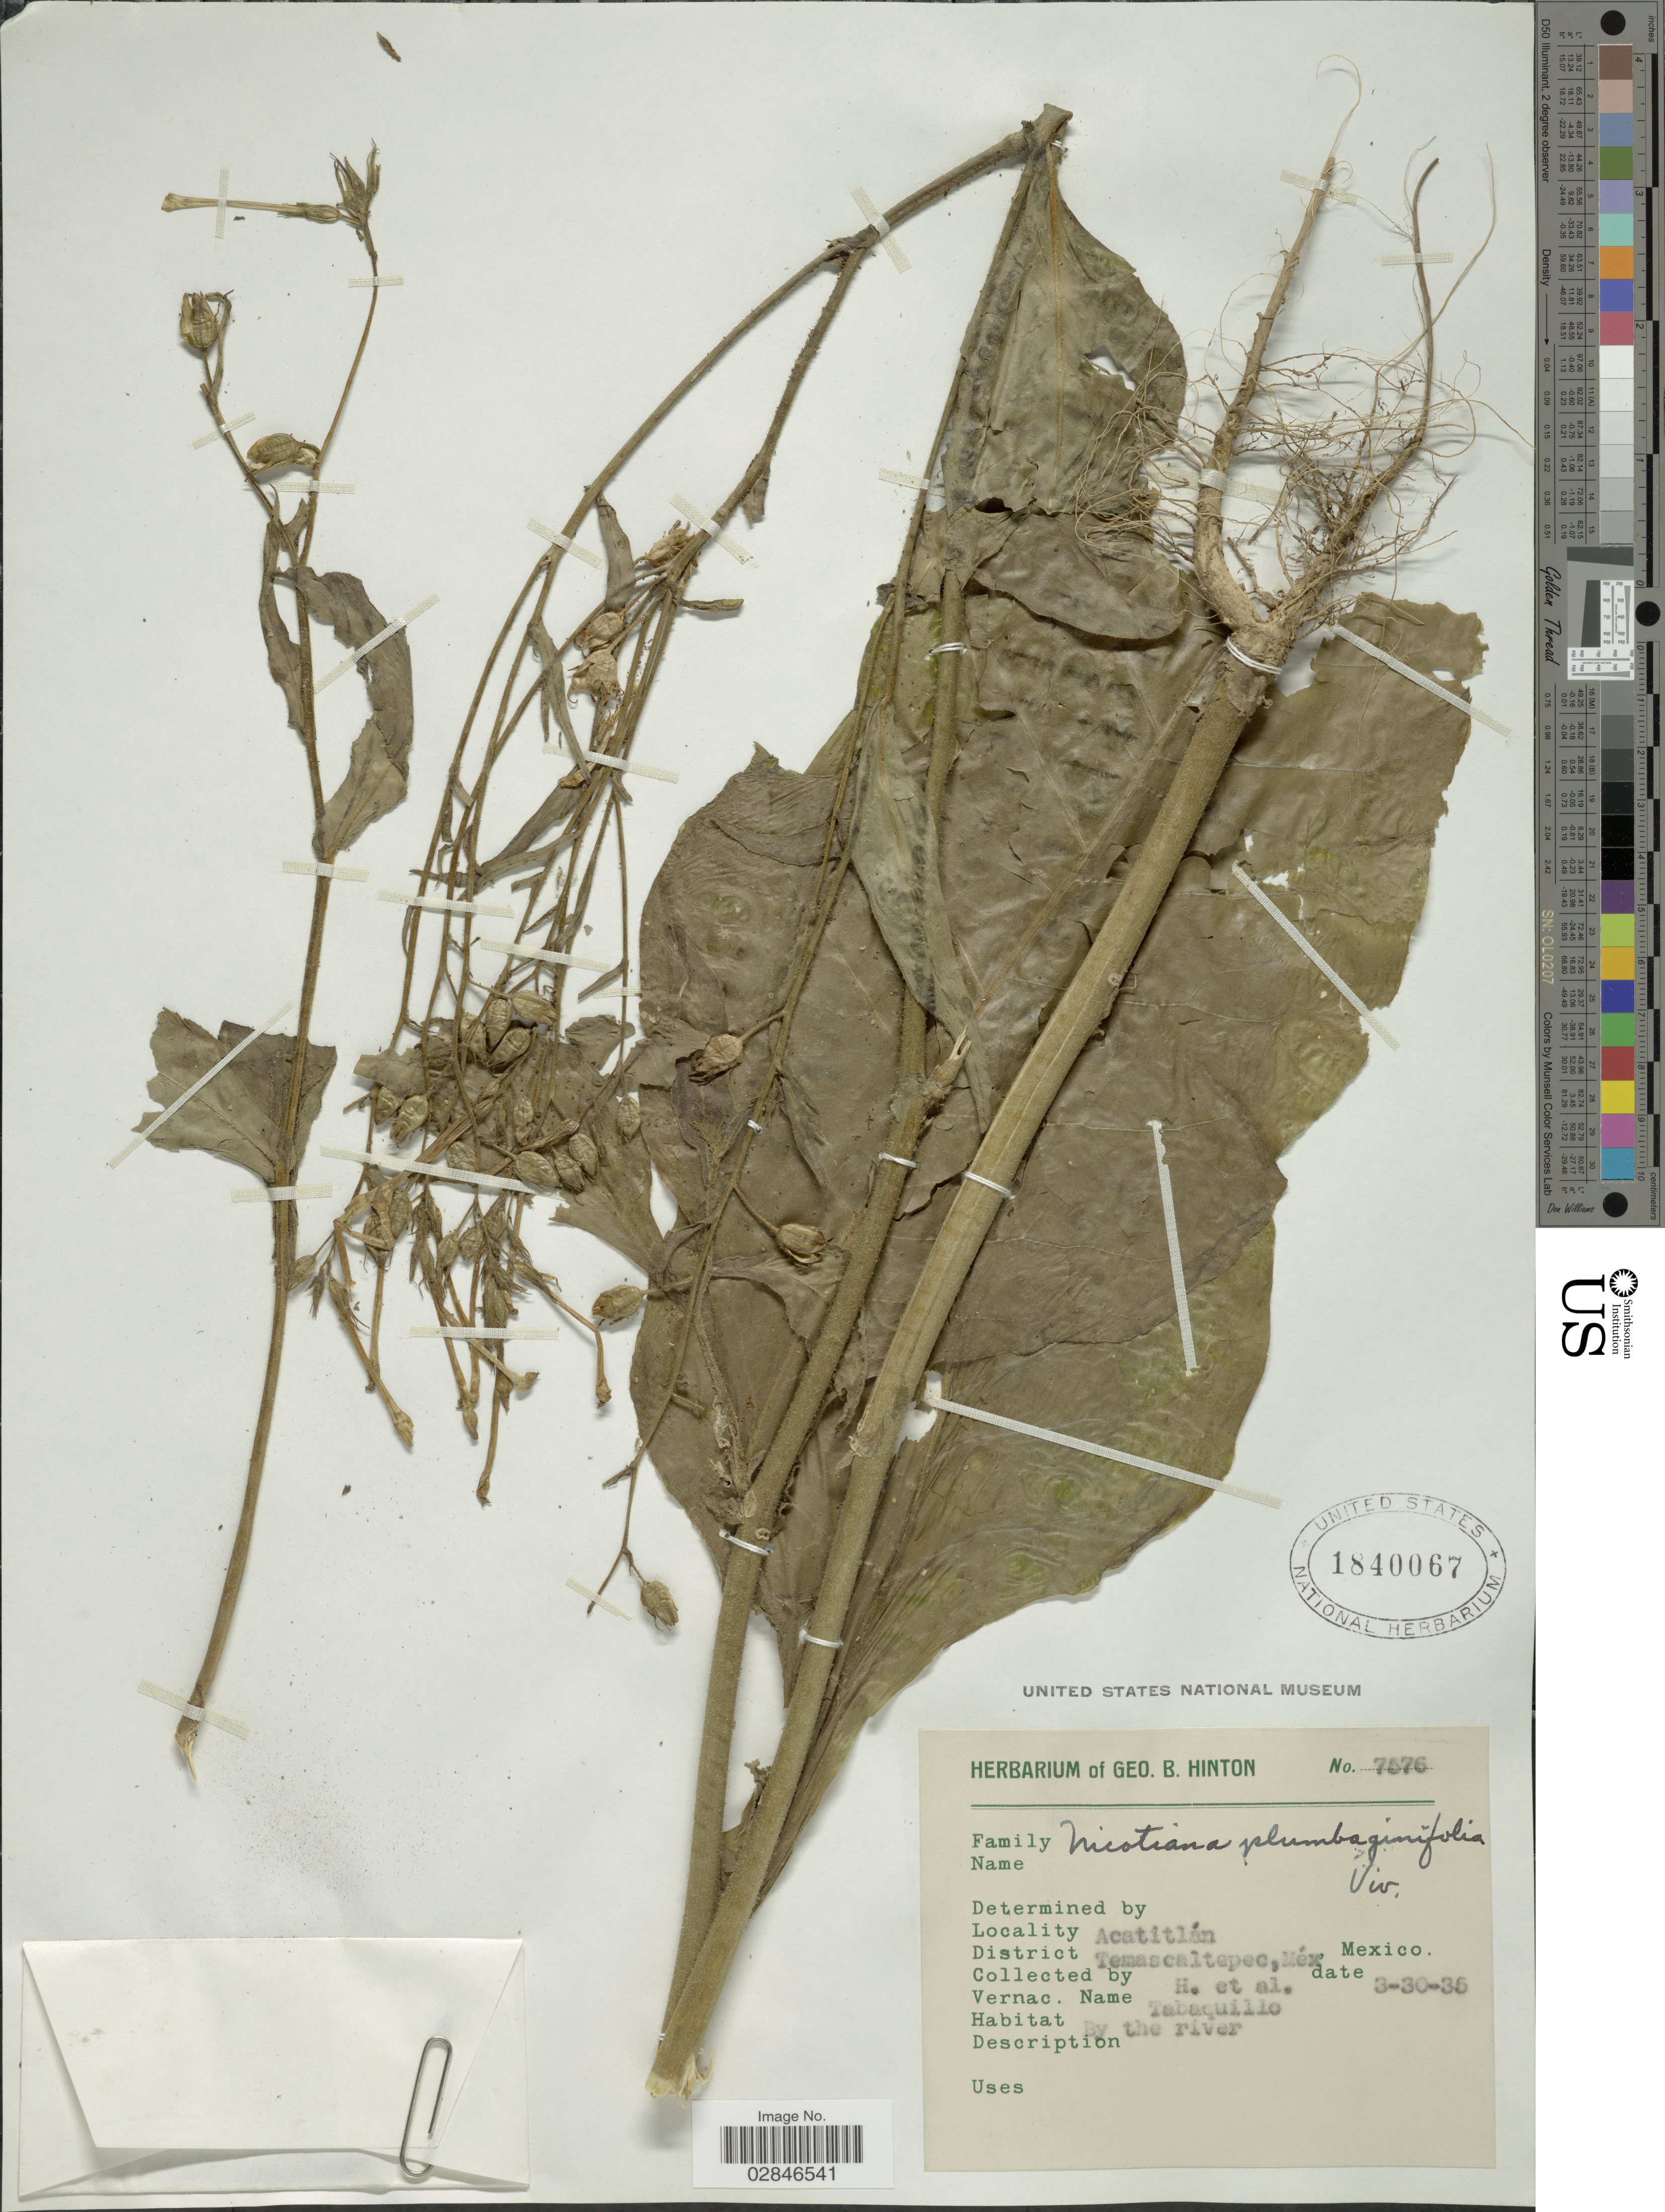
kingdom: Plantae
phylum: Tracheophyta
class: Magnoliopsida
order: Solanales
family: Solanaceae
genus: Nicotiana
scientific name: Nicotiana plumbaginifolia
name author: Viv.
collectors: G. B. Hinton & et al.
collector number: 7576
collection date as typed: Transcribed d/m/y: 30/3/35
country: Mexico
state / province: México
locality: Acatitlán, District Temascaltepec.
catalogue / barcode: US 1840067